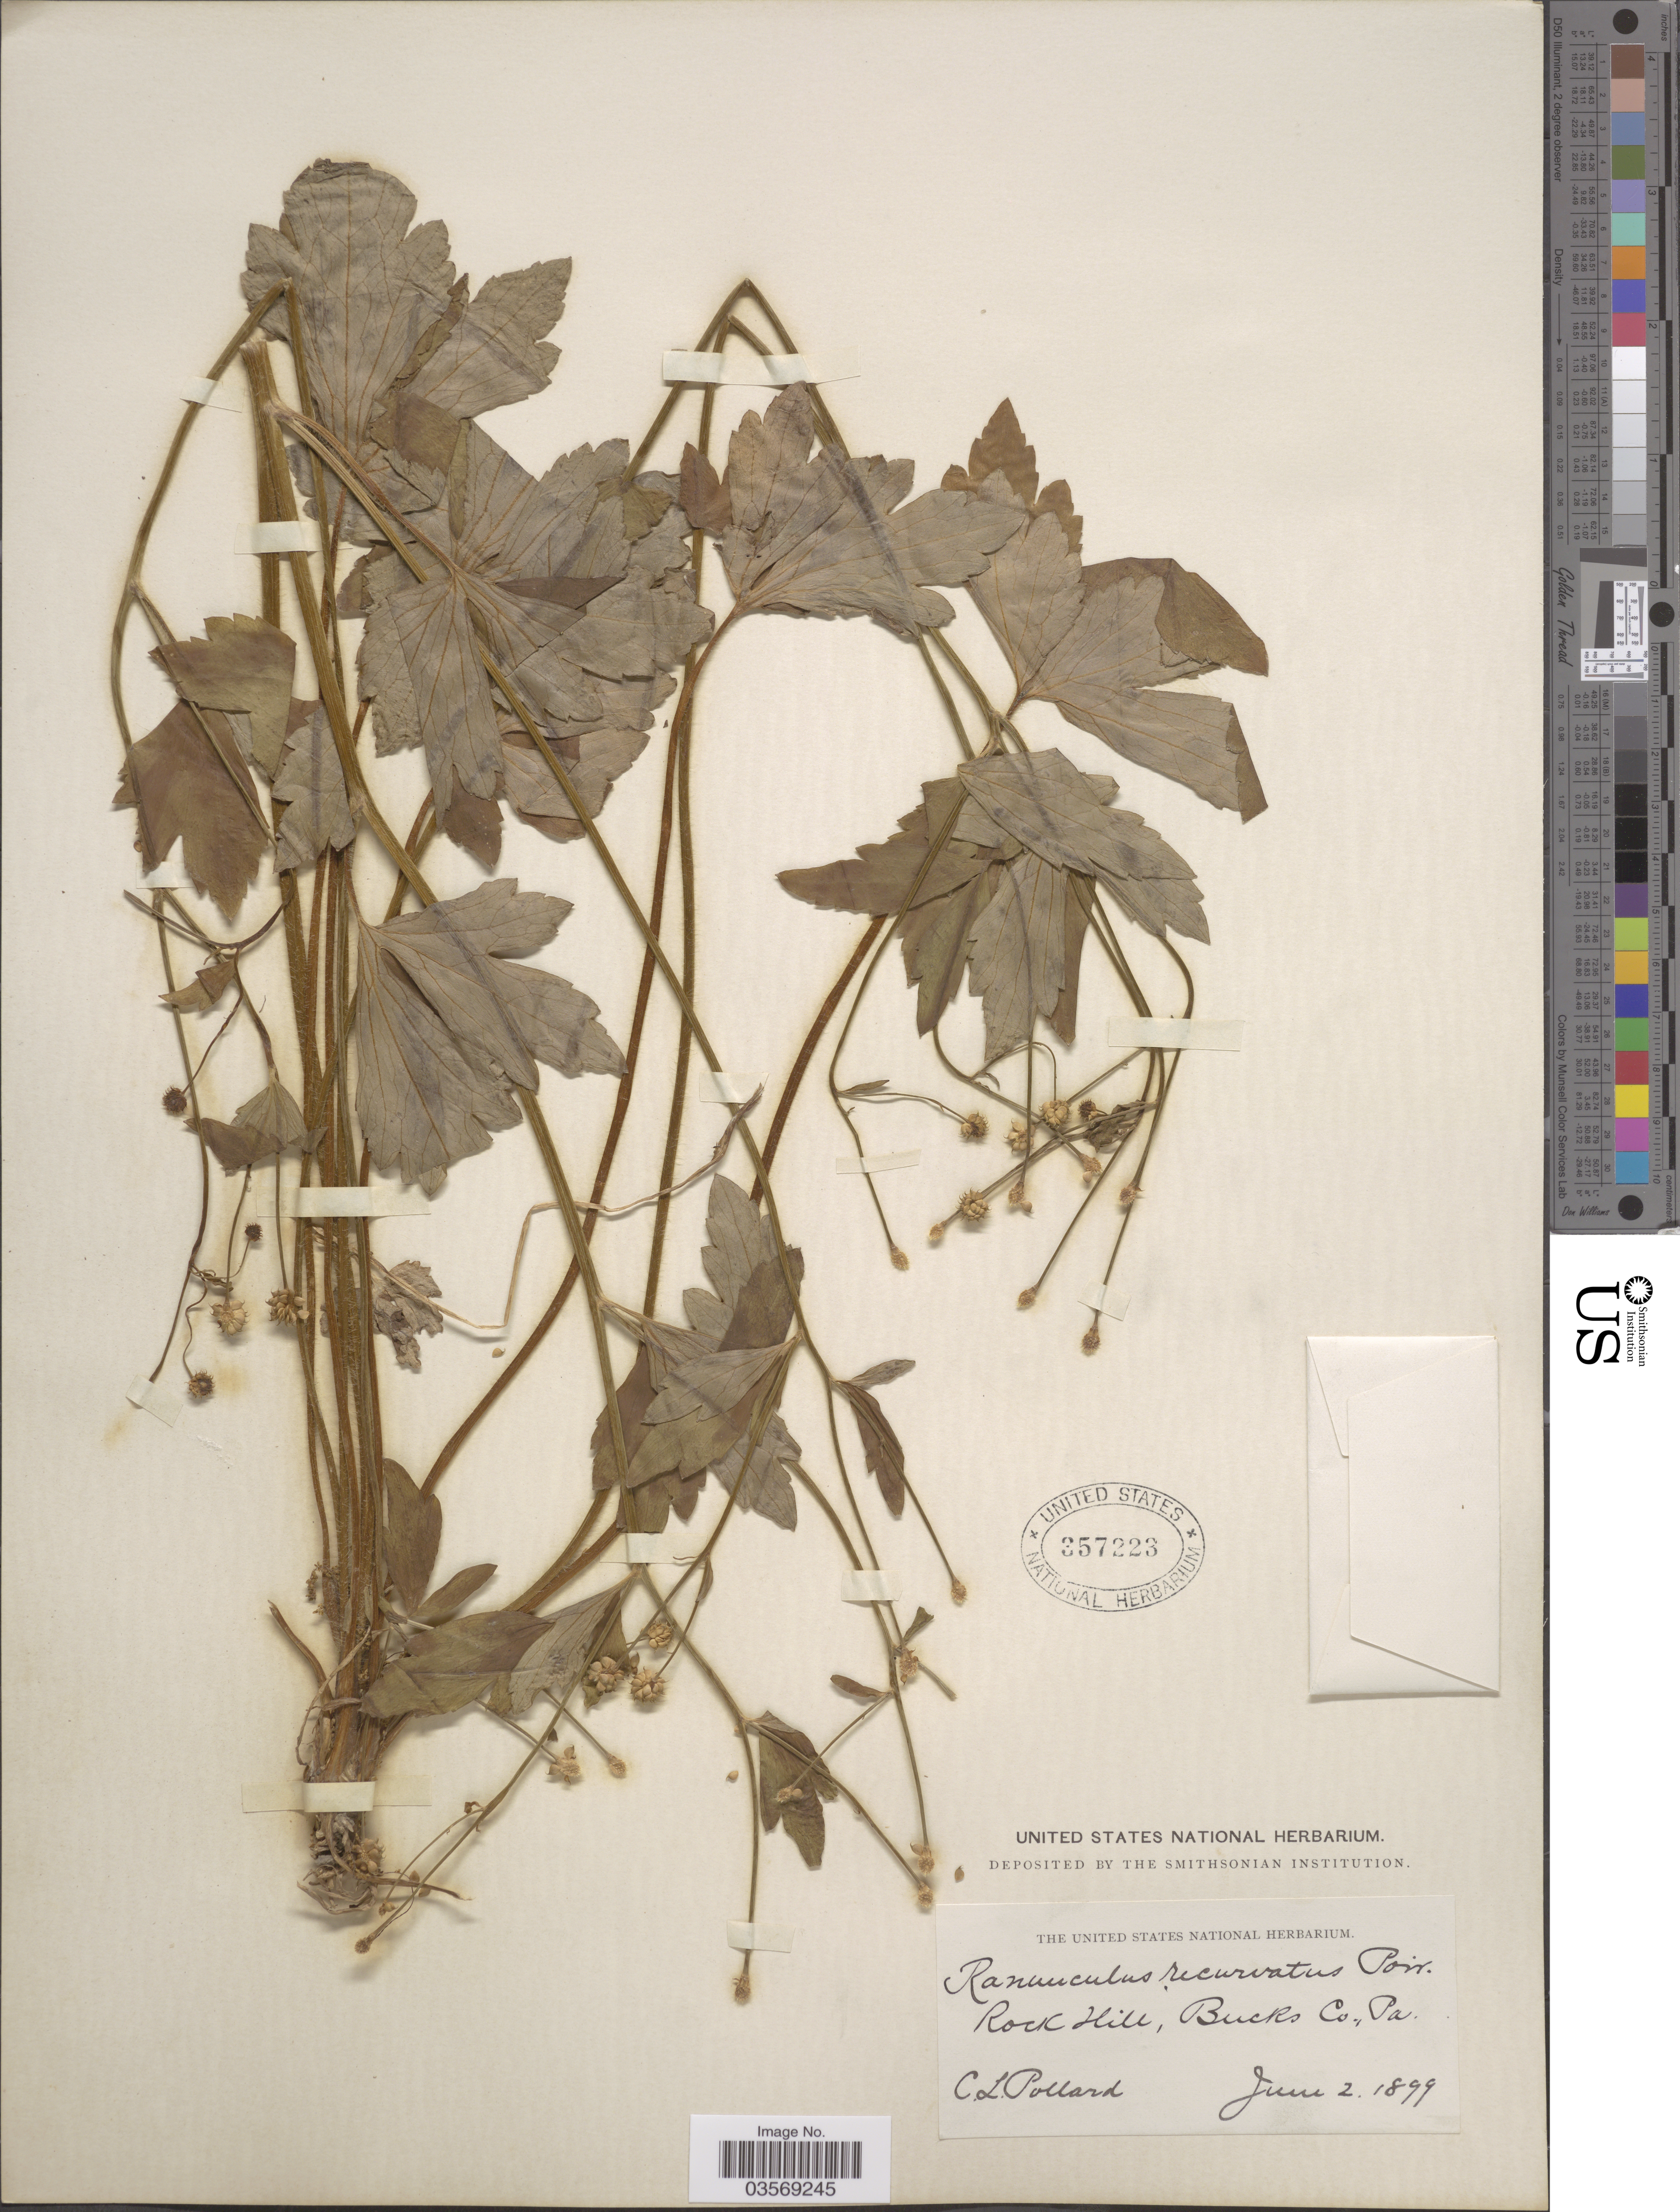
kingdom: Plantae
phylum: Tracheophyta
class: Magnoliopsida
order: Ranunculales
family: Ranunculaceae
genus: Ranunculus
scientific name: Ranunculus recurvatus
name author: Poir.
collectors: C. L. Pollard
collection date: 1899-06-02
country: United States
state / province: Pennsylvania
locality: Rock Hill, Bucks Co.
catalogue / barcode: US 357223